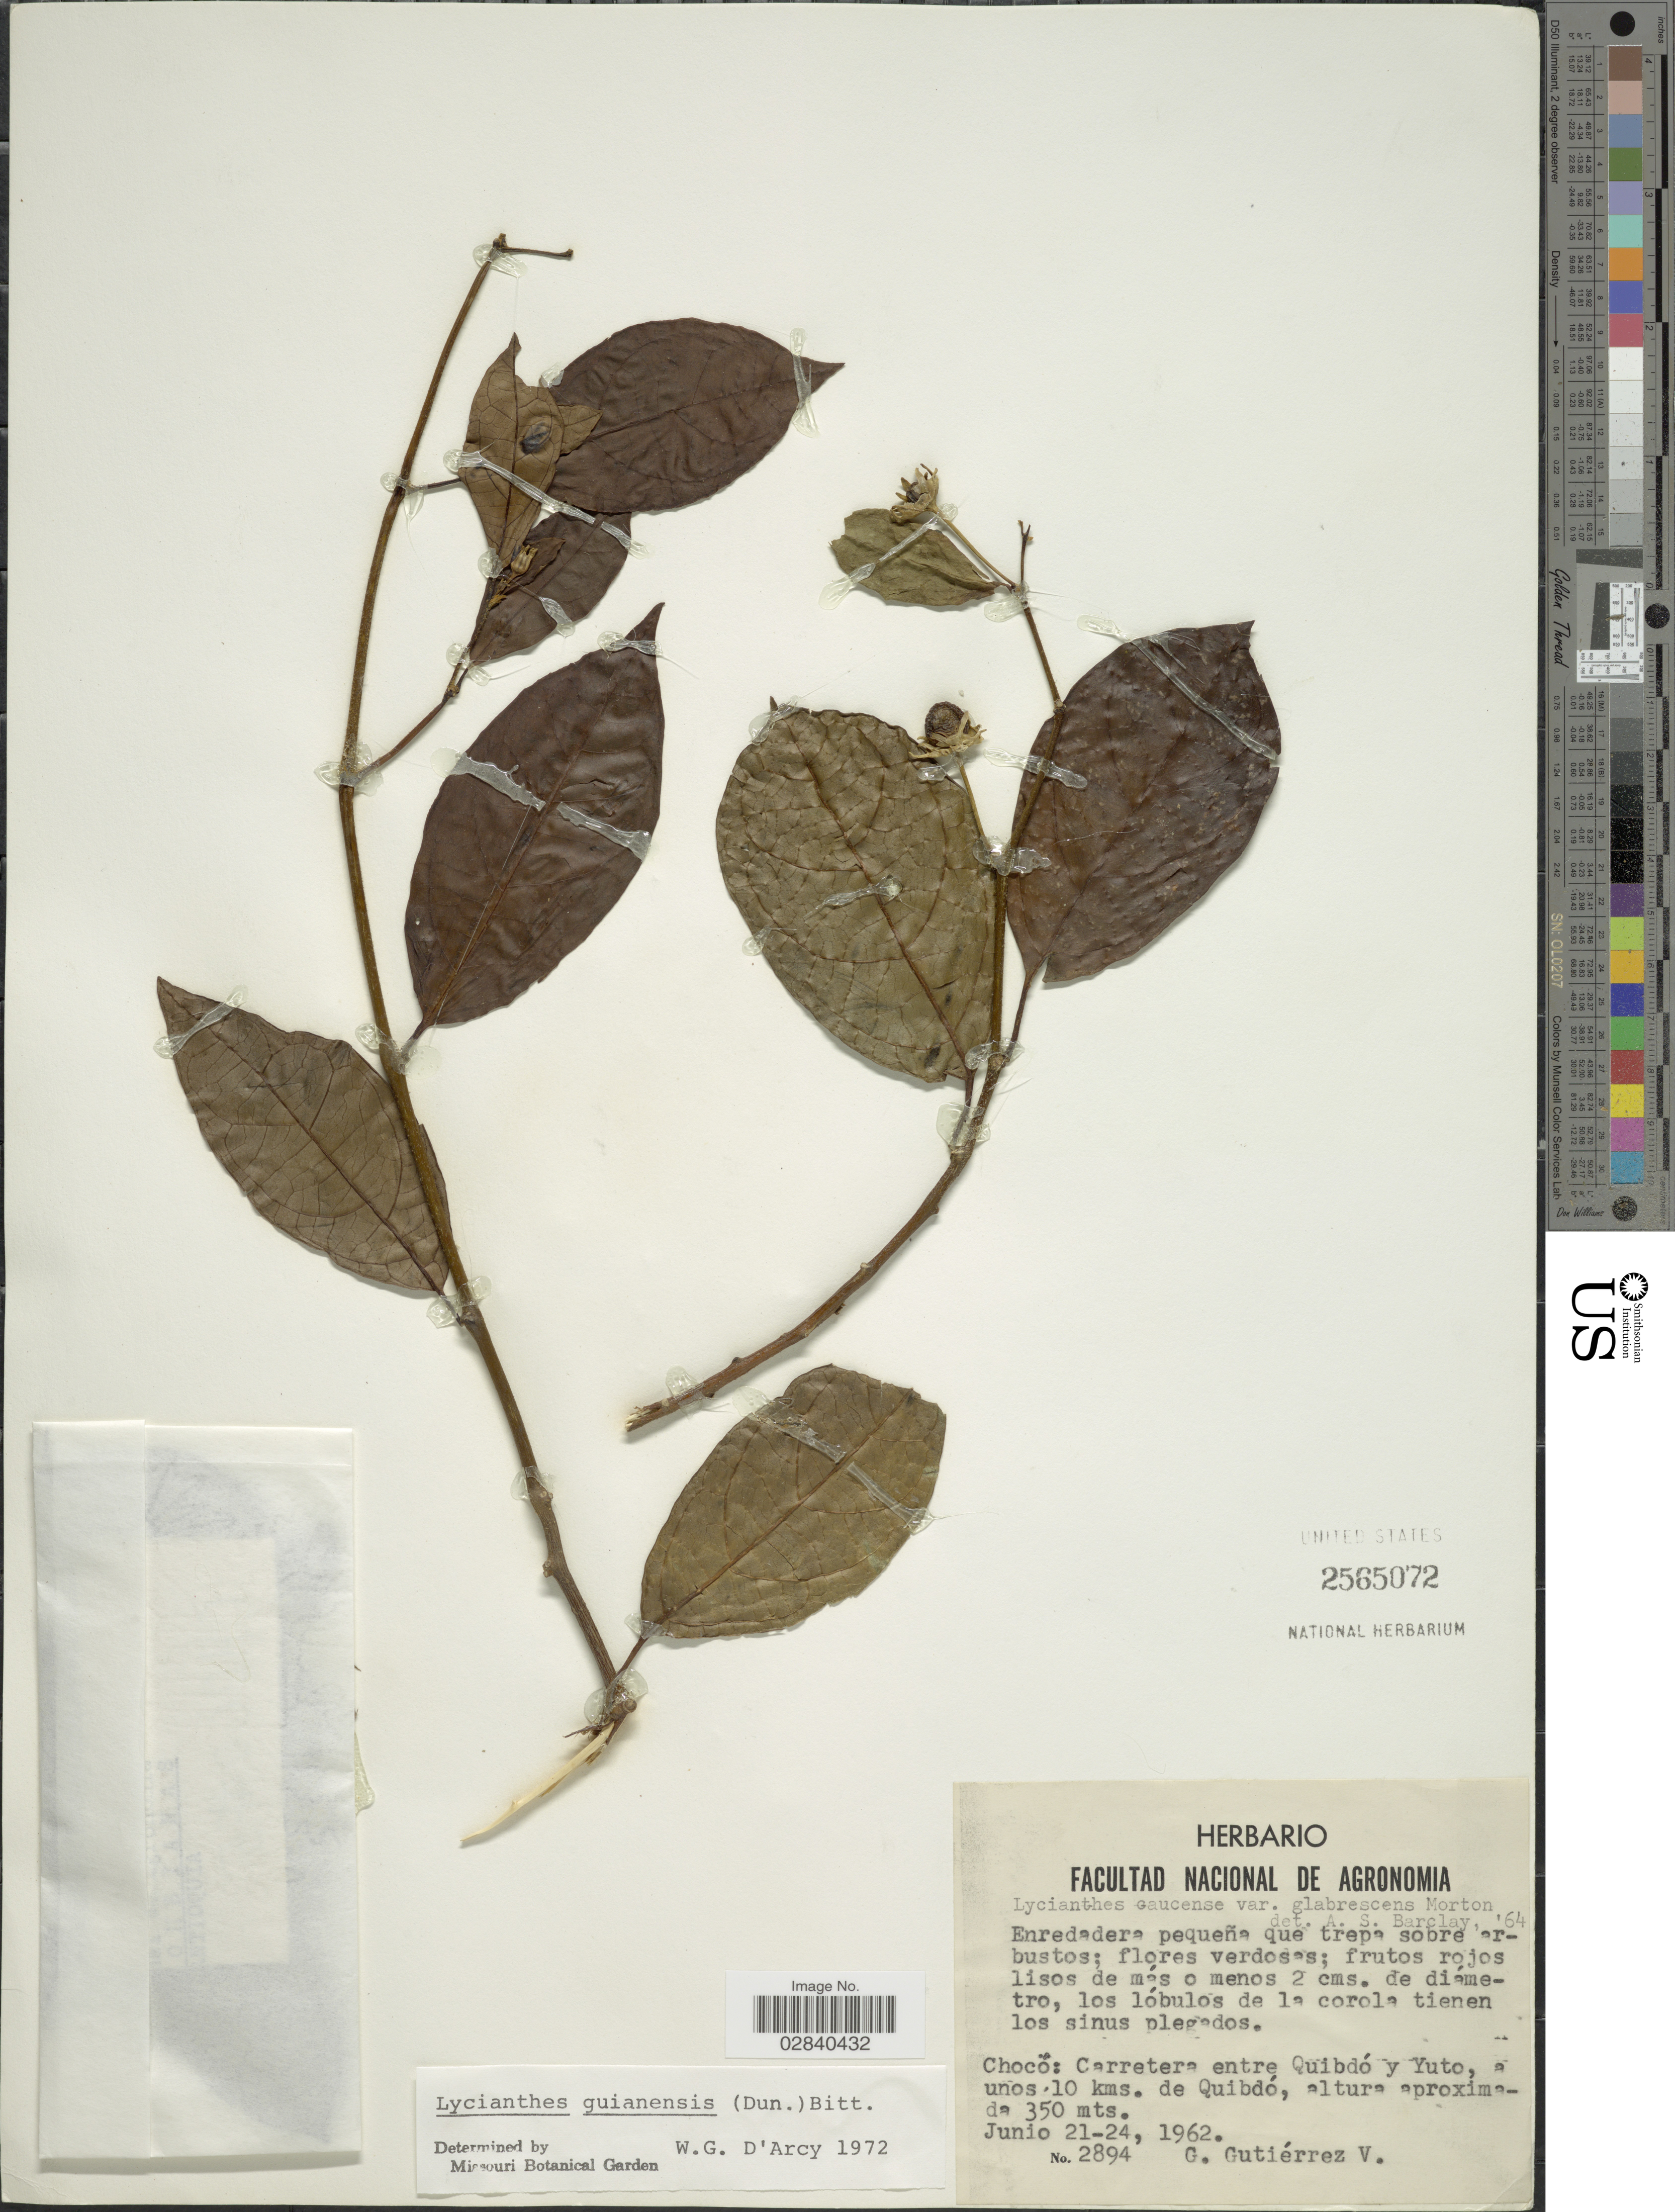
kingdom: Plantae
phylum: Tracheophyta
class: Magnoliopsida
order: Solanales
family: Solanaceae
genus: Lycianthes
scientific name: Lycianthes pauciflora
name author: (Vahl) Bitter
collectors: G. Gutiérrez V.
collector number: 2894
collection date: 1962-06-21/1962-06-24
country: Colombia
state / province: Chocó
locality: Choco: Carretera entre Quibdó y Yuto, a unos 10 kms. de Quibdo.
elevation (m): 350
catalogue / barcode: US 2565072